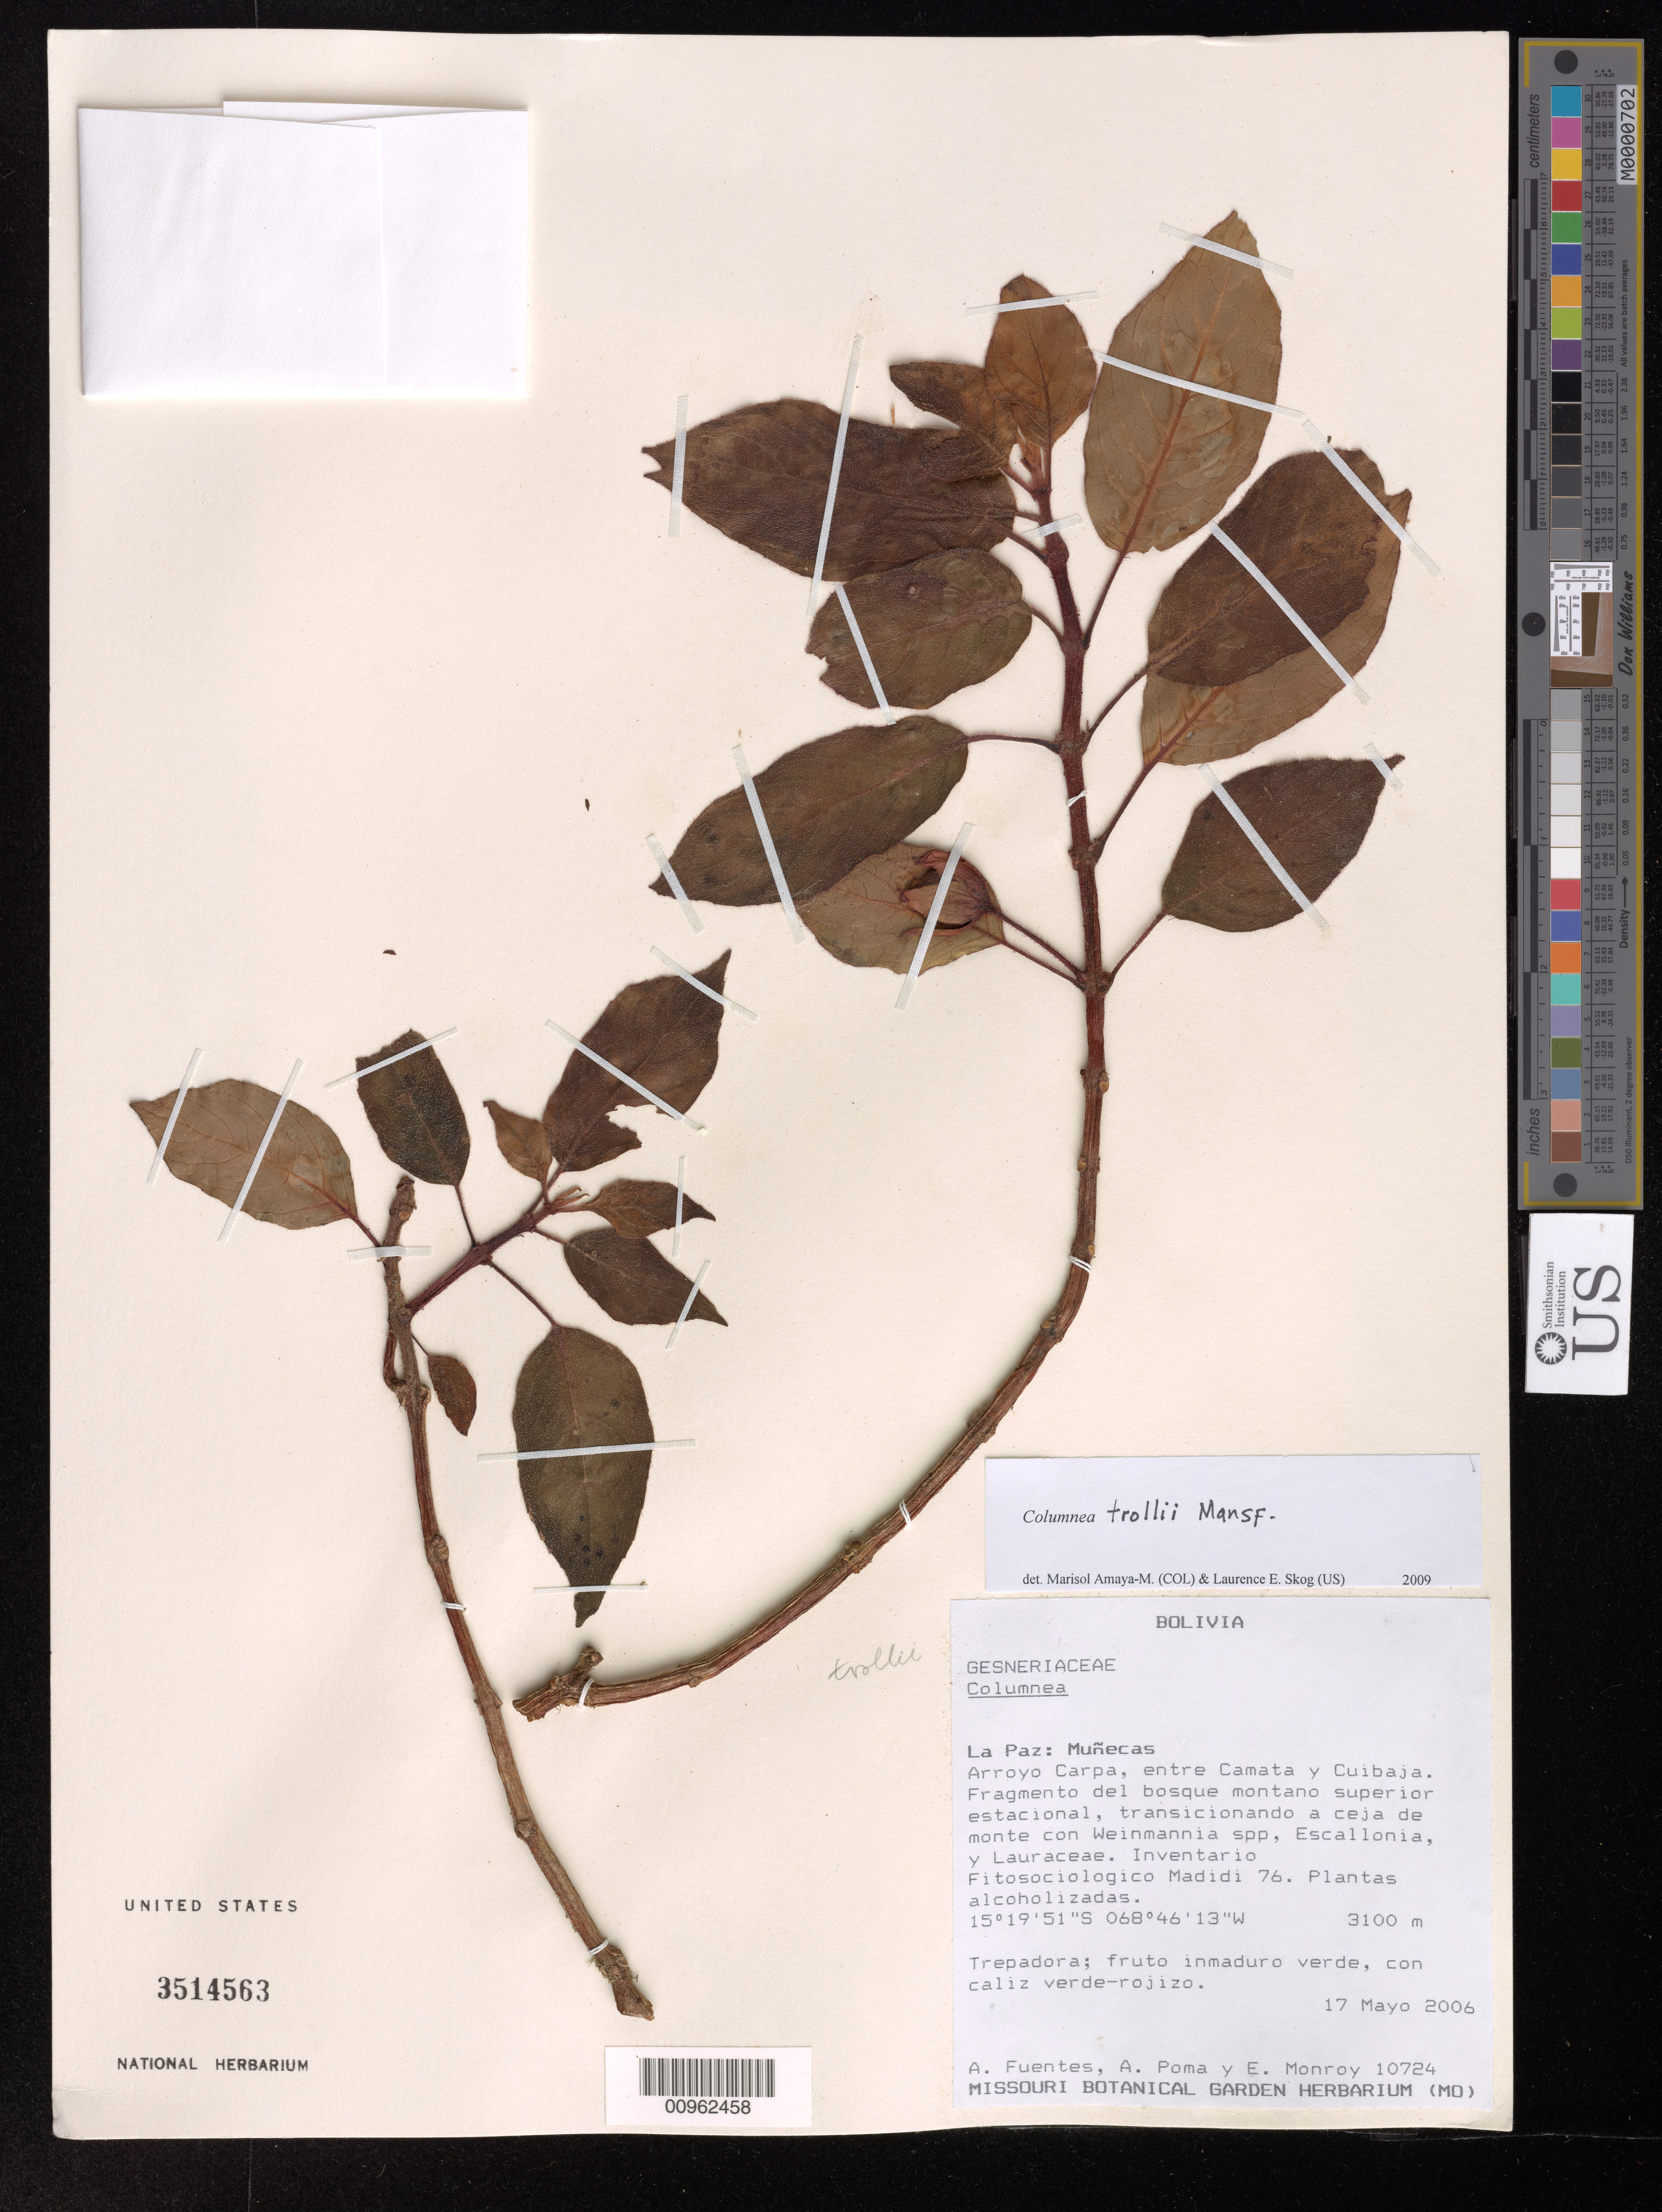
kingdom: Plantae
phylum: Tracheophyta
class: Magnoliopsida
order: Lamiales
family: Gesneriaceae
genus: Columnea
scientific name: Columnea trollii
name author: Mansf.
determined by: Amaya-Márquez, M.; Skog, Laurence E.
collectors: A. Fuentes, A. Poma & E. Monroy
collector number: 10724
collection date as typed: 17 May 2006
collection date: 2006-05-17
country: Bolivia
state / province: La Paz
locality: La Paz: Muñecas. Arroyo Carpa, entre Camata y Cuibaja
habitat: Fragmento del bosque montano superior estacional, transicionando a ceja de monte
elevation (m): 3100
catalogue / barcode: US 3514563